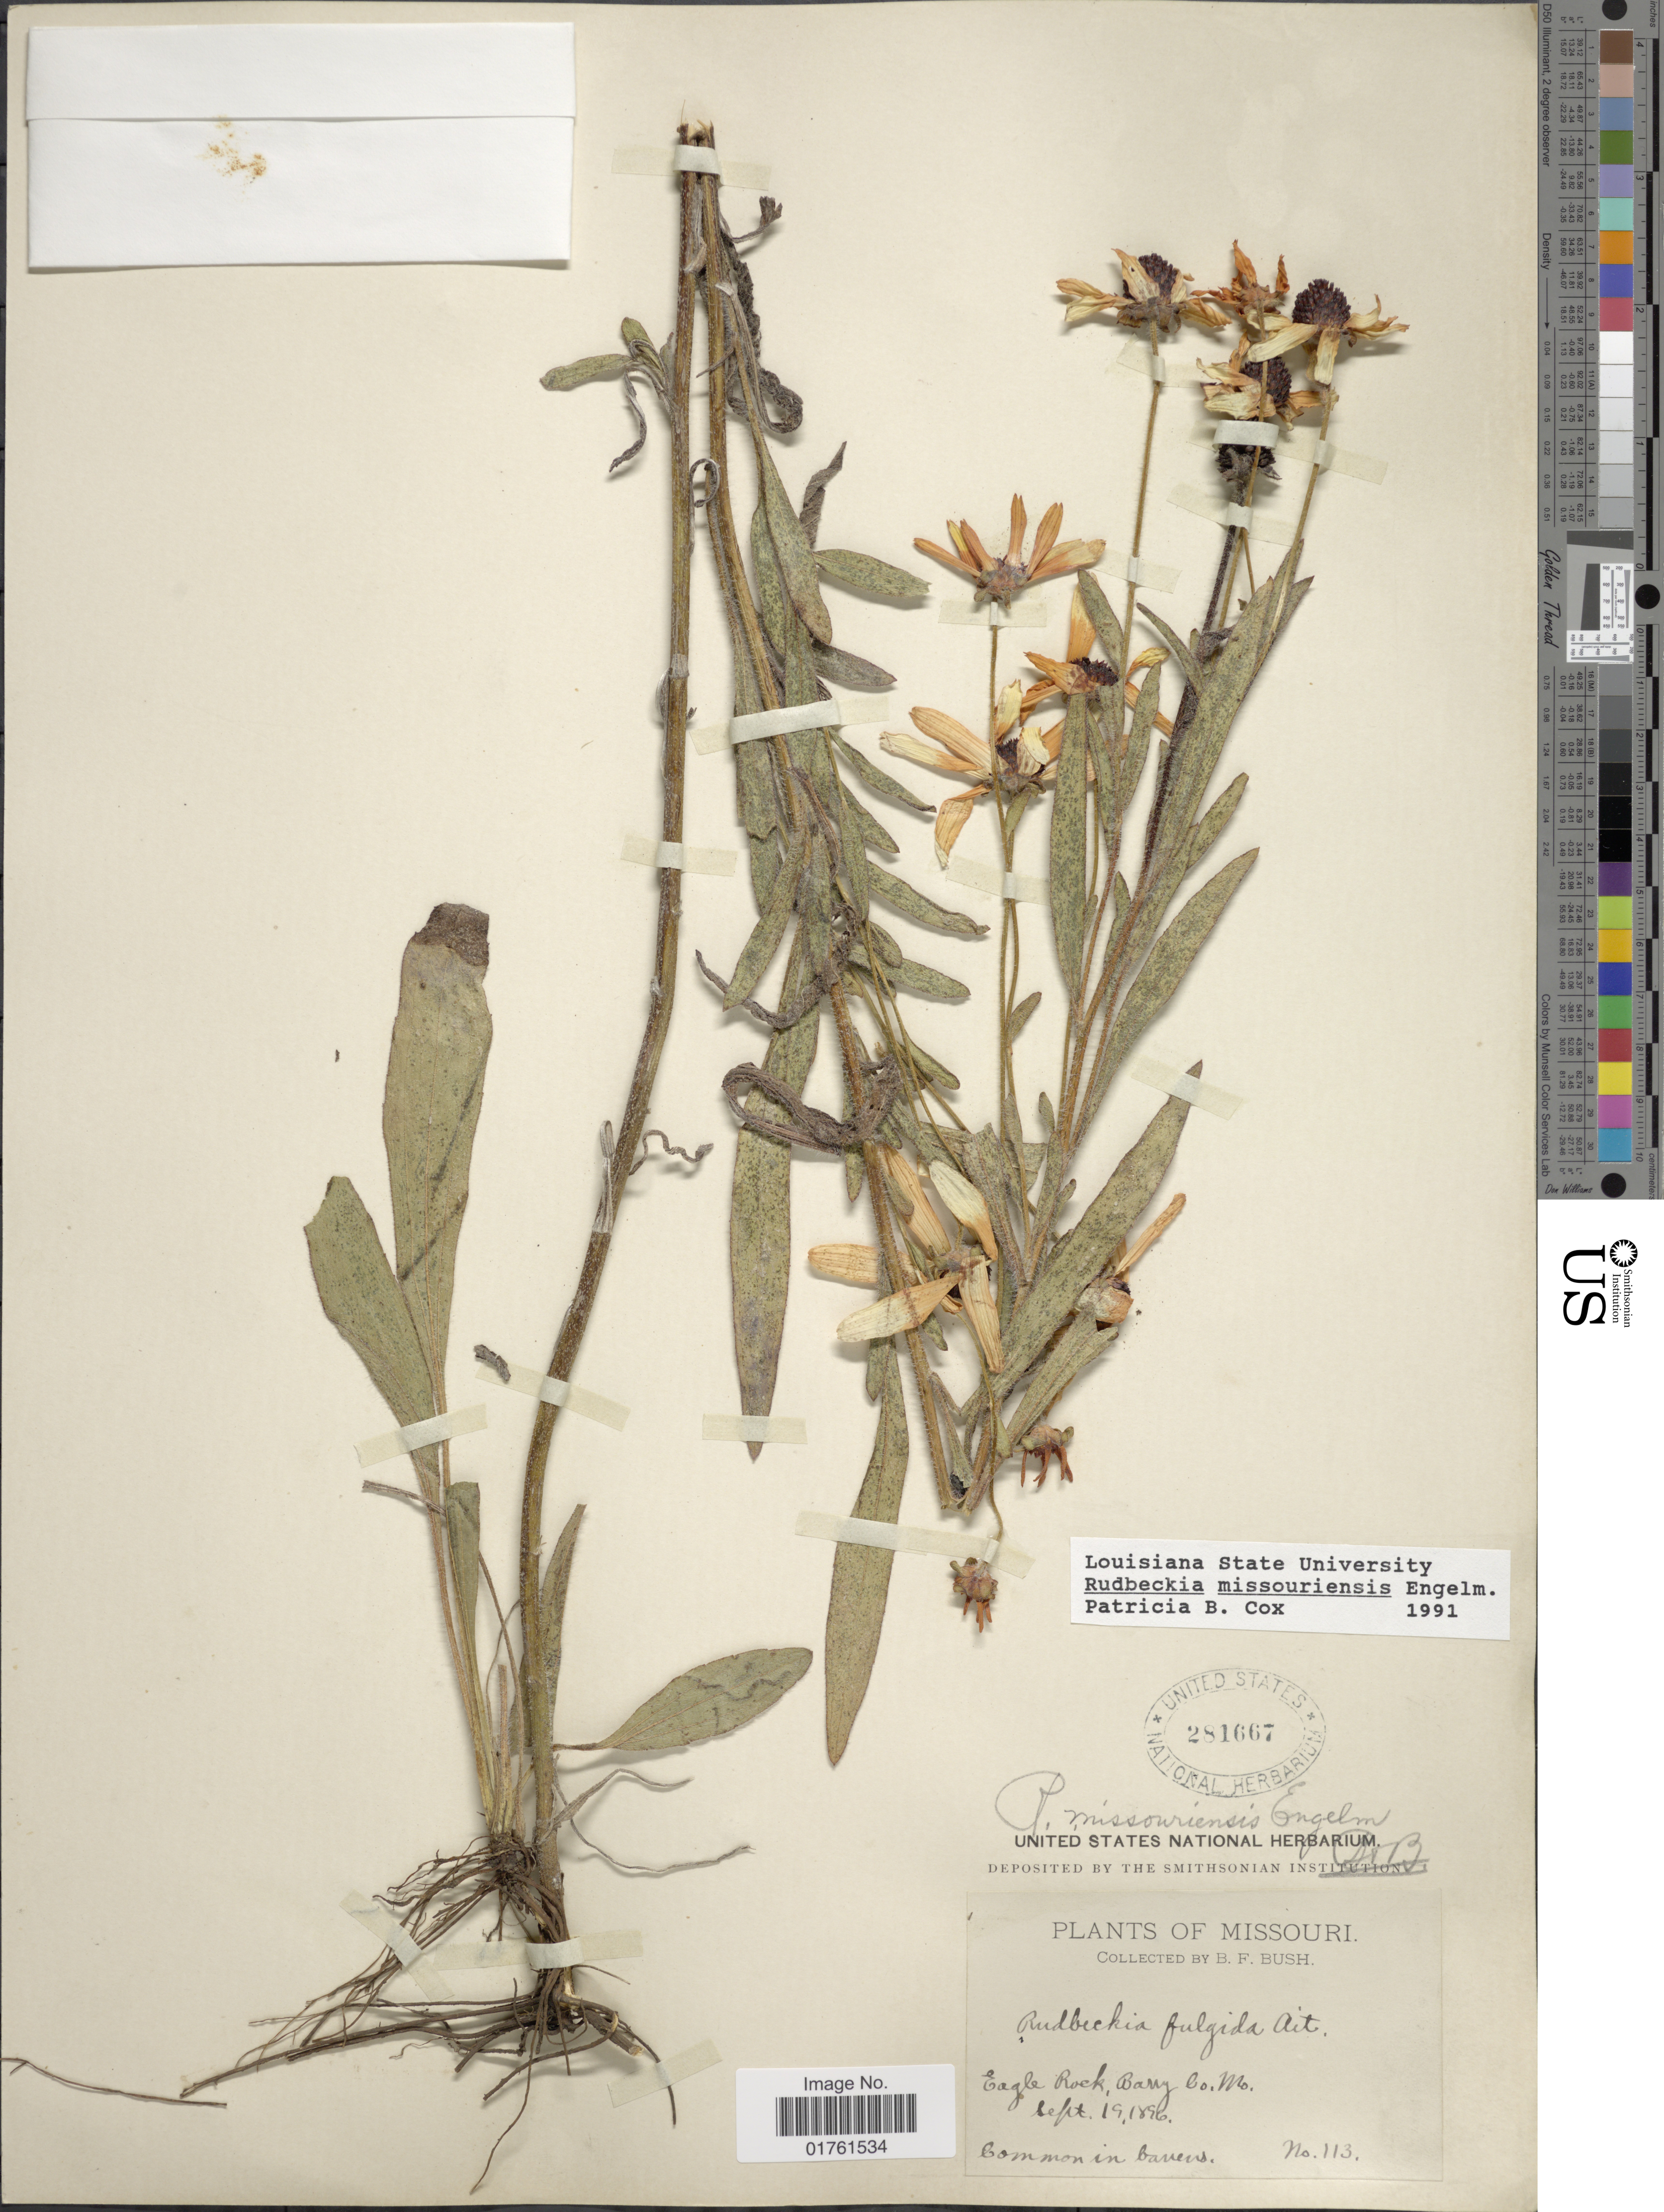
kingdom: Plantae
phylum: Tracheophyta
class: Magnoliopsida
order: Asterales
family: Asteraceae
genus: Rudbeckia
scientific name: Rudbeckia missouriensis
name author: Engelm. ex C.L. Boynton & Beadle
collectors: B. F. Bush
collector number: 113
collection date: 1896-09-19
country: United States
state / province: Missouri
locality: Eagle Rock, Barry Co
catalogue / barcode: US 281667